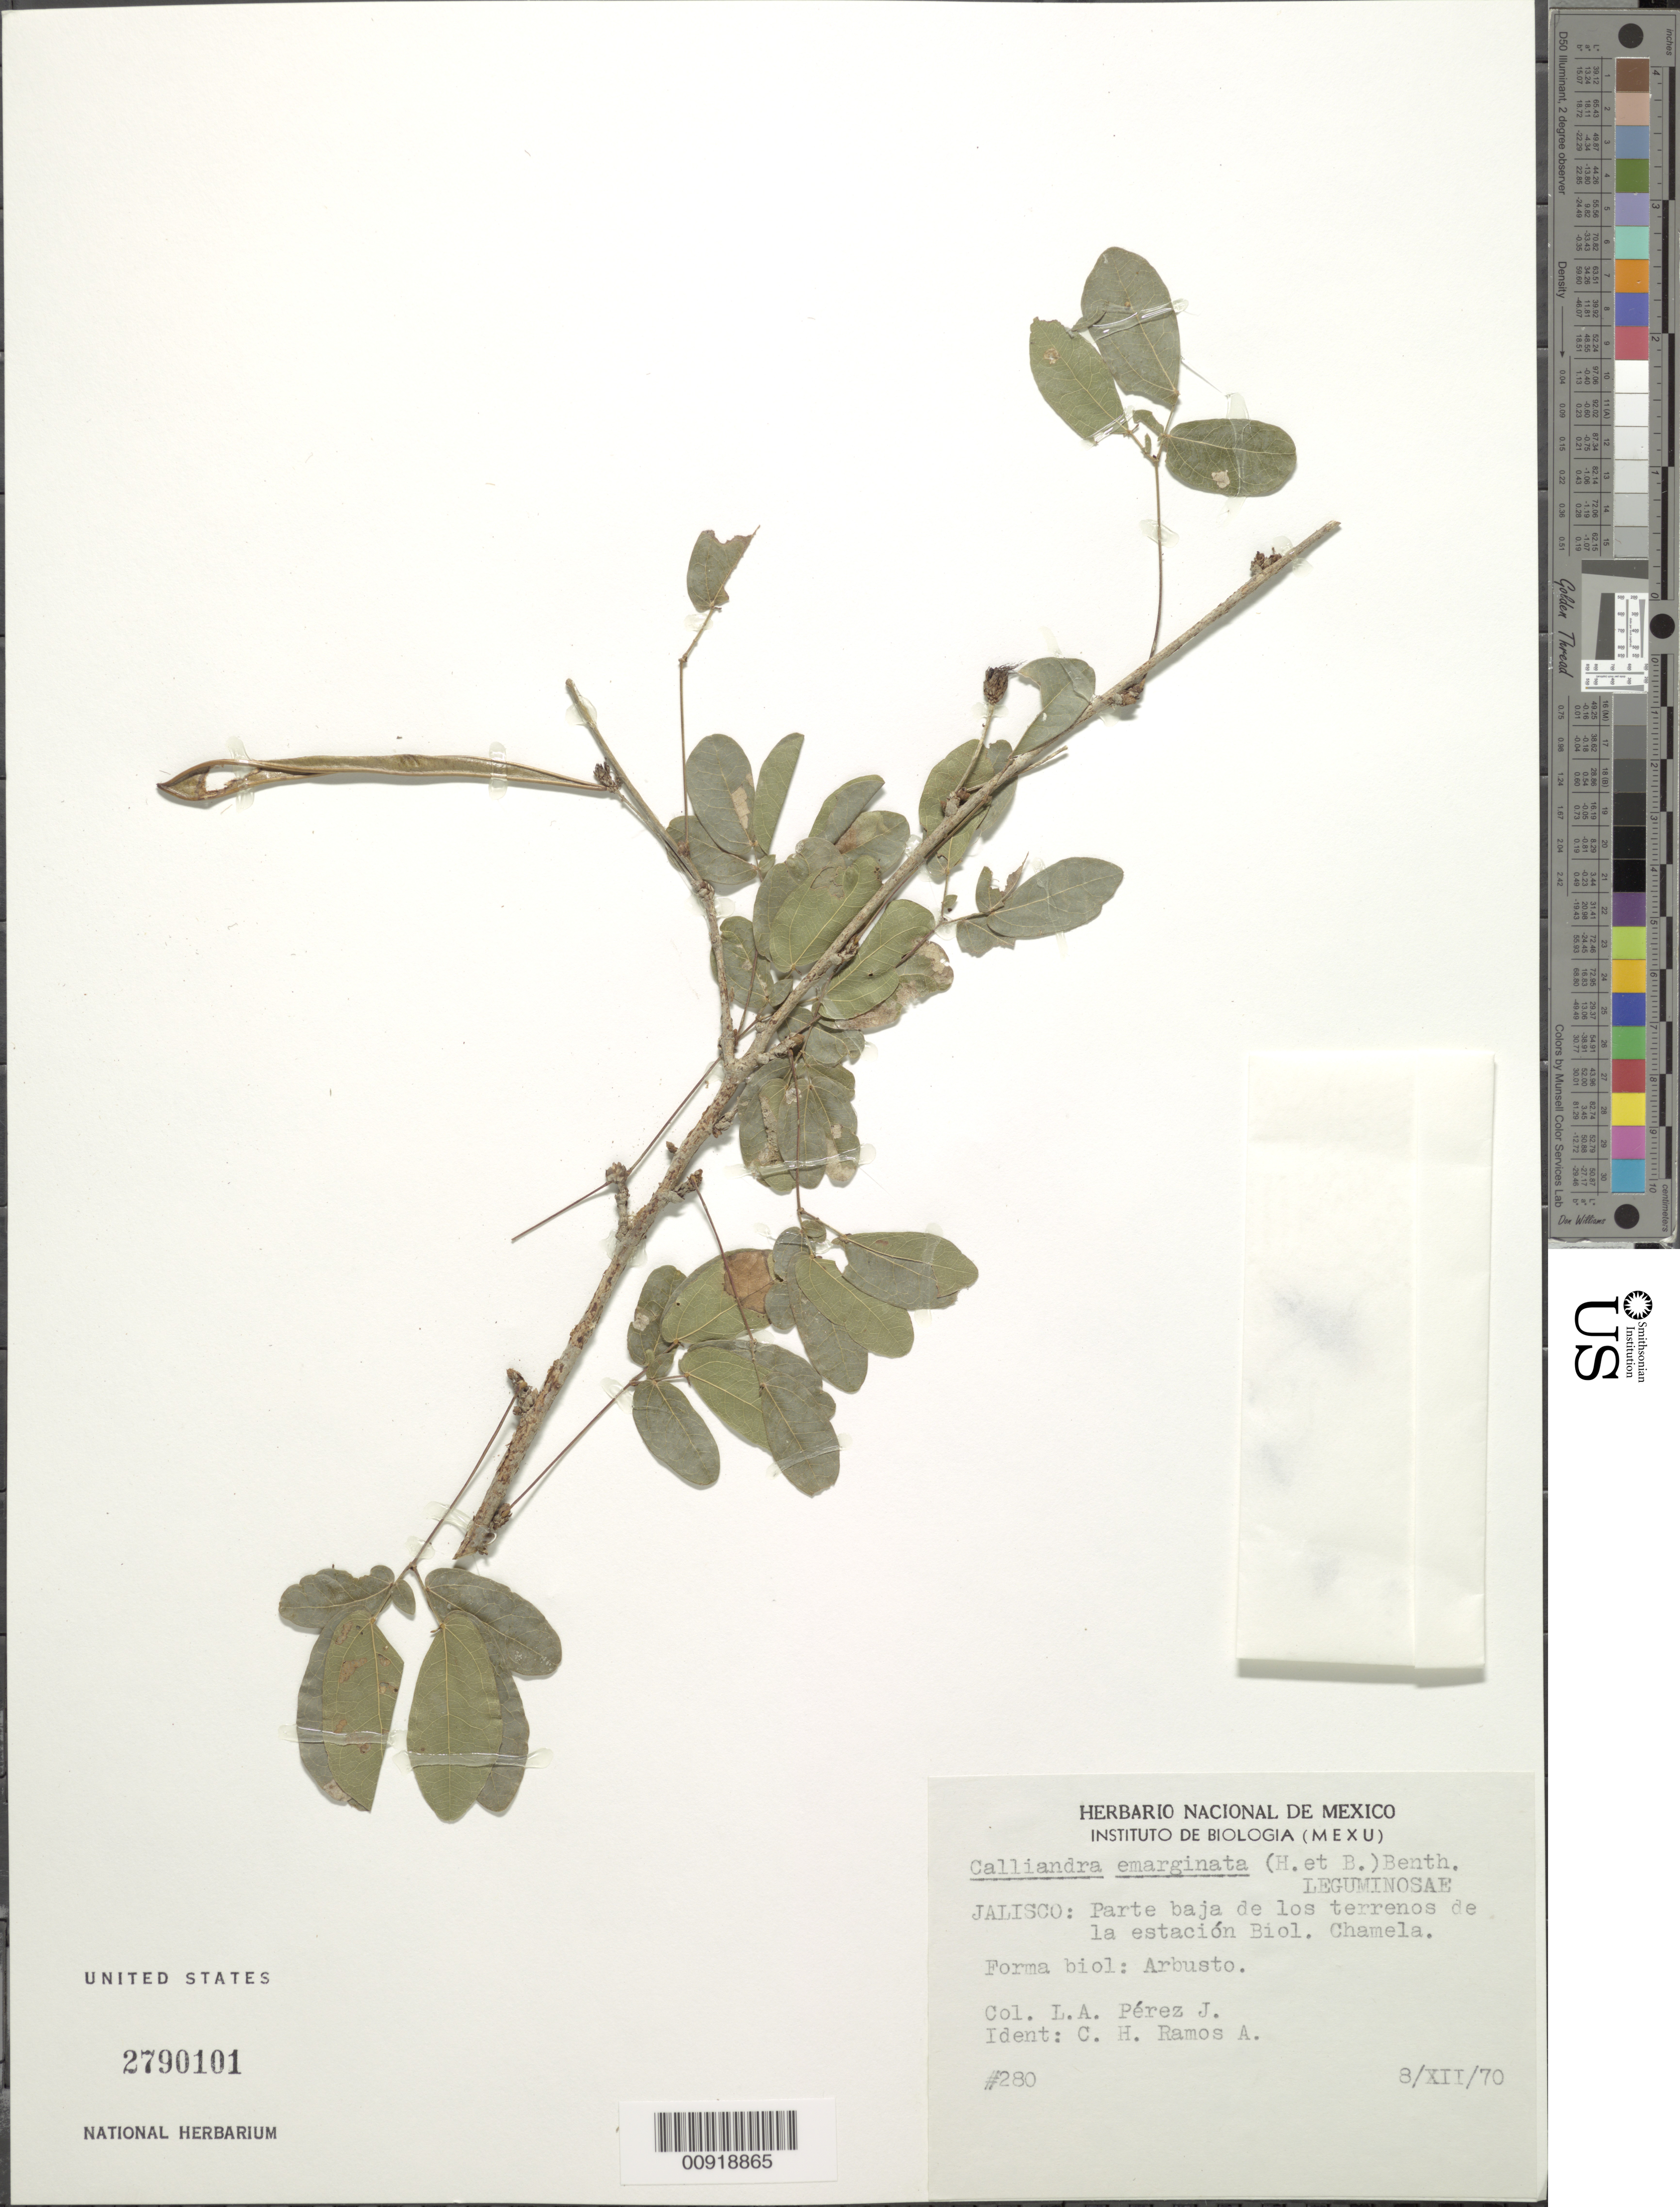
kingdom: Plantae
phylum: Tracheophyta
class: Magnoliopsida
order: Fabales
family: Fabaceae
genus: Calliandra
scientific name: Calliandra emarginata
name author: (Willd.) Benth.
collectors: L. Perez Jimenez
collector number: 280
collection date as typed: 08 Dec 1970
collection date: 1970-12-08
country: Mexico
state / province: Jalisco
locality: Jalisco: Parte baja de los terrenos de la estación Biol. Chamela.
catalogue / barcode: US 2790101